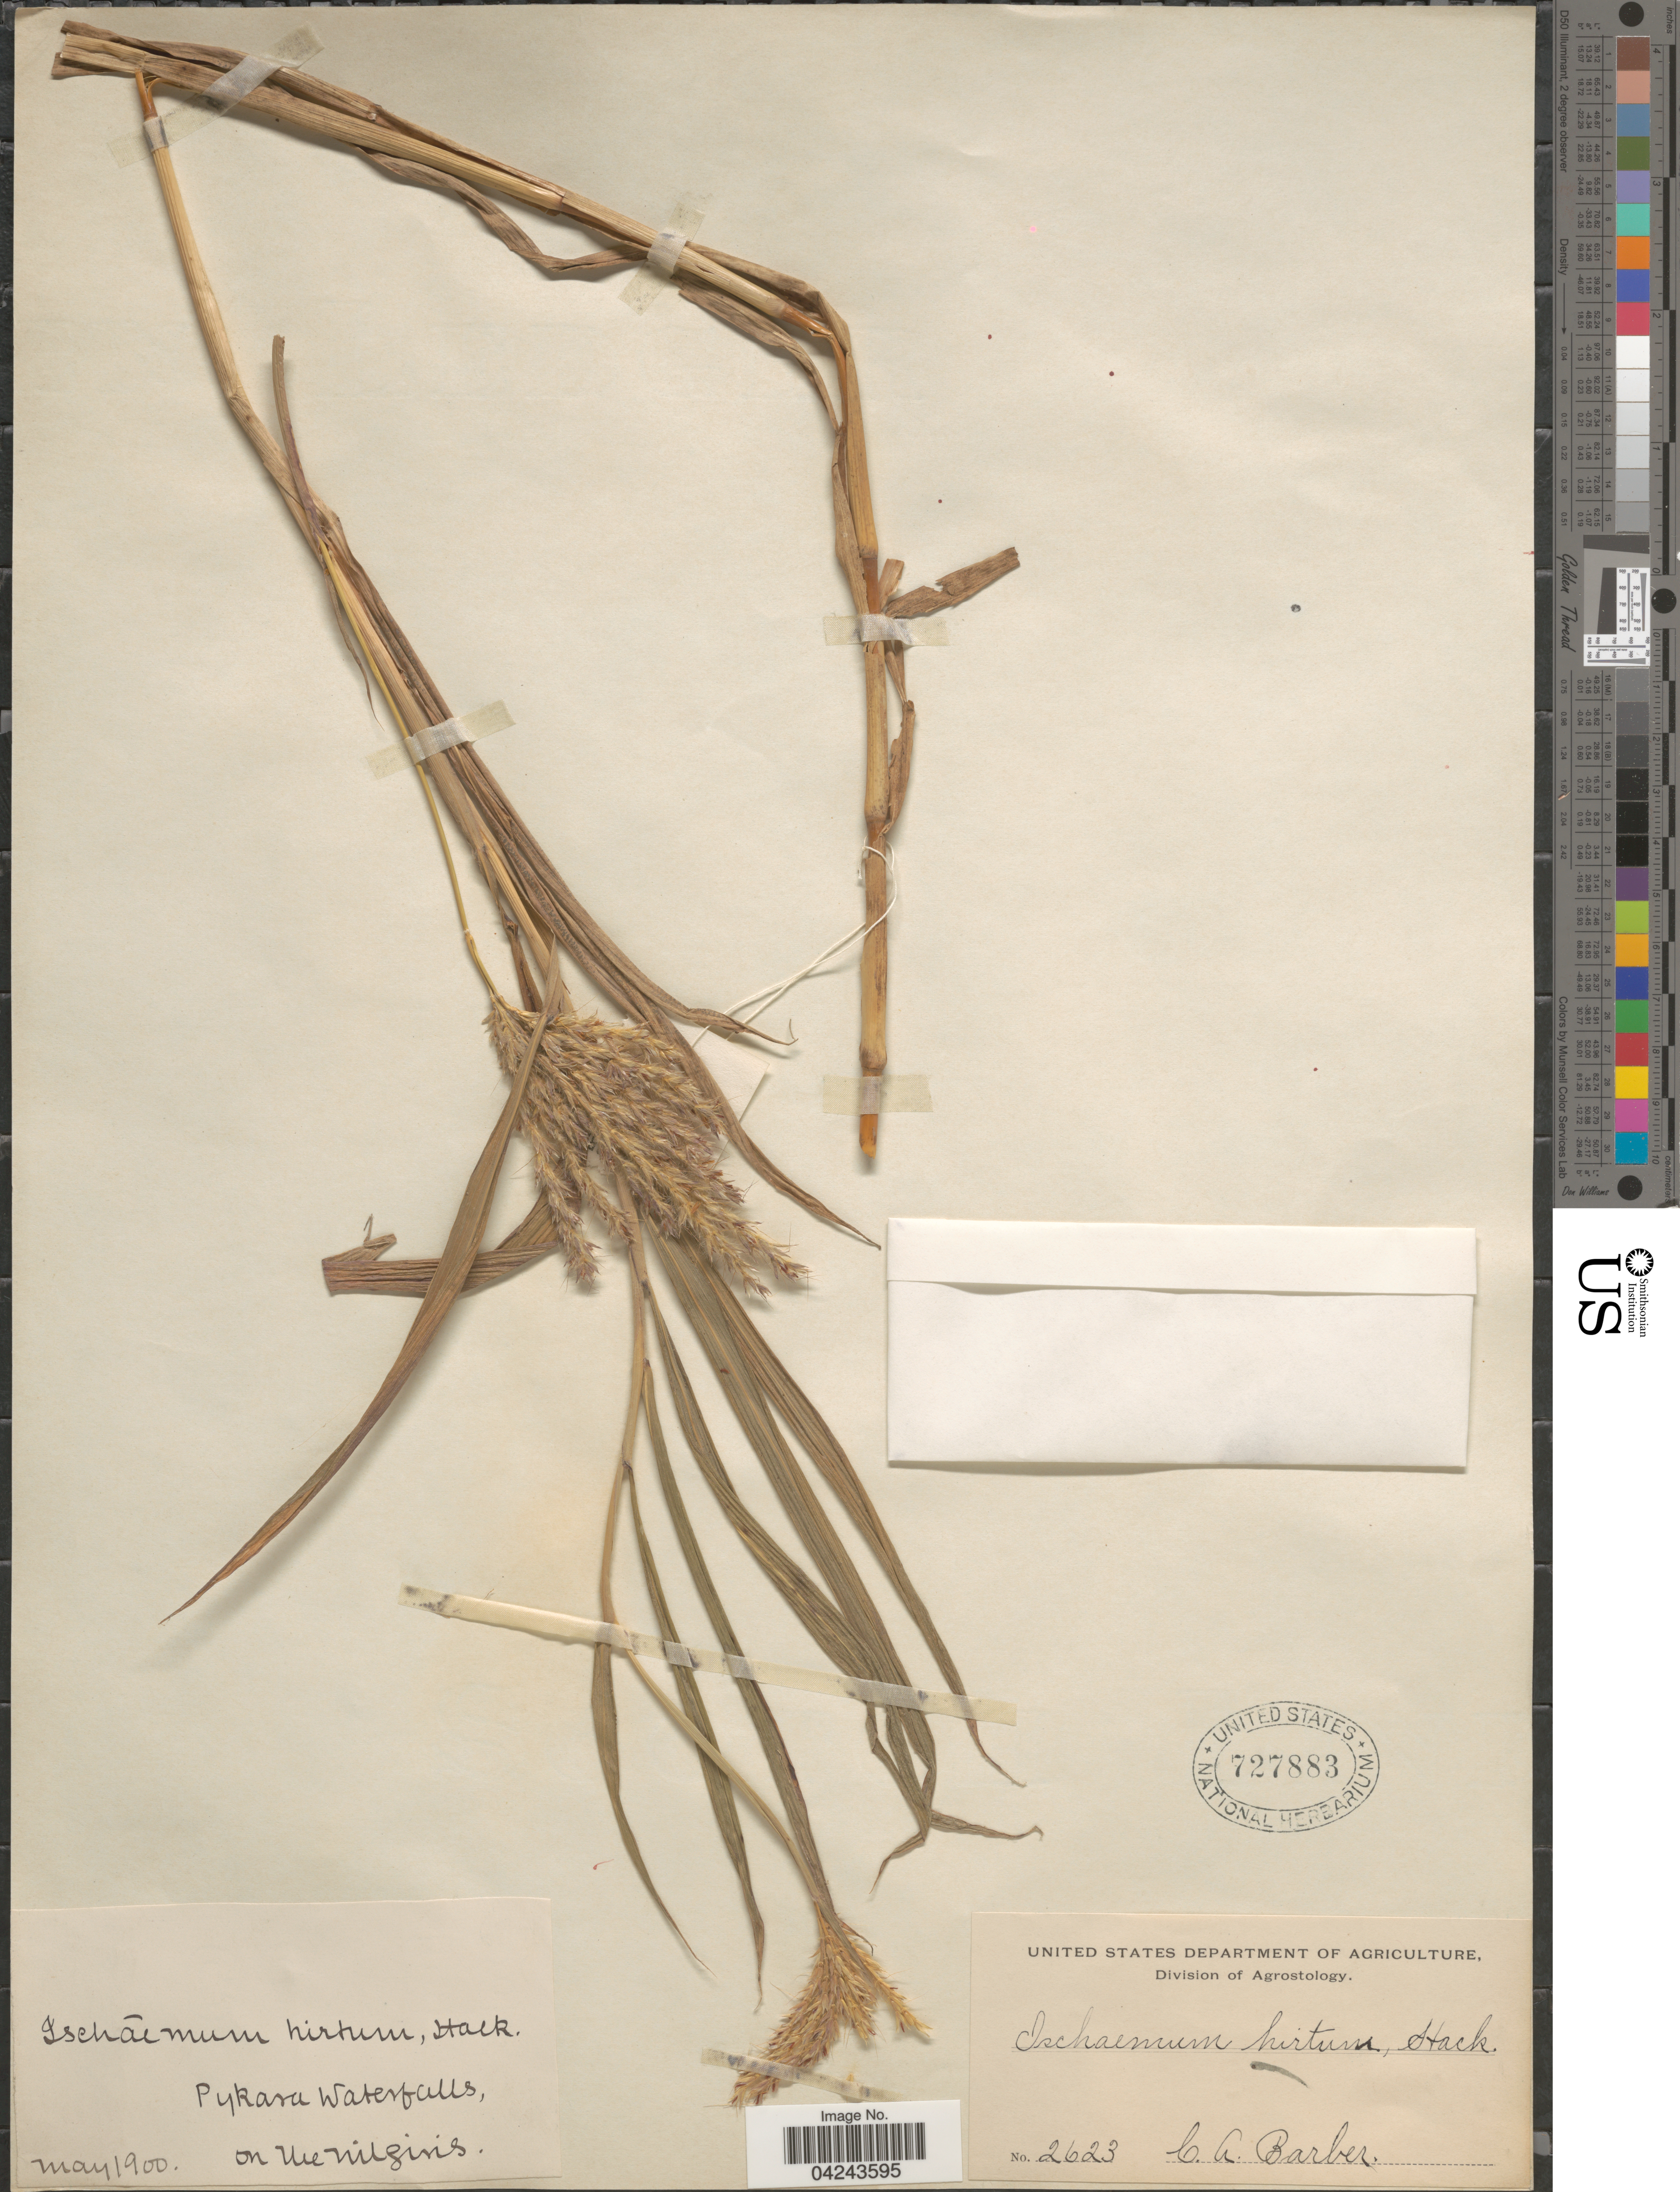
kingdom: Plantae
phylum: Tracheophyta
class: Liliopsida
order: Poales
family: Poaceae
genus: Ischaemum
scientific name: Ischaemum polystachyum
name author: J. Presl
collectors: C. Barber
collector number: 2623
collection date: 1900-05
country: India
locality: Pykara Waterfalls, on the Nilgiris.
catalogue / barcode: US 727883